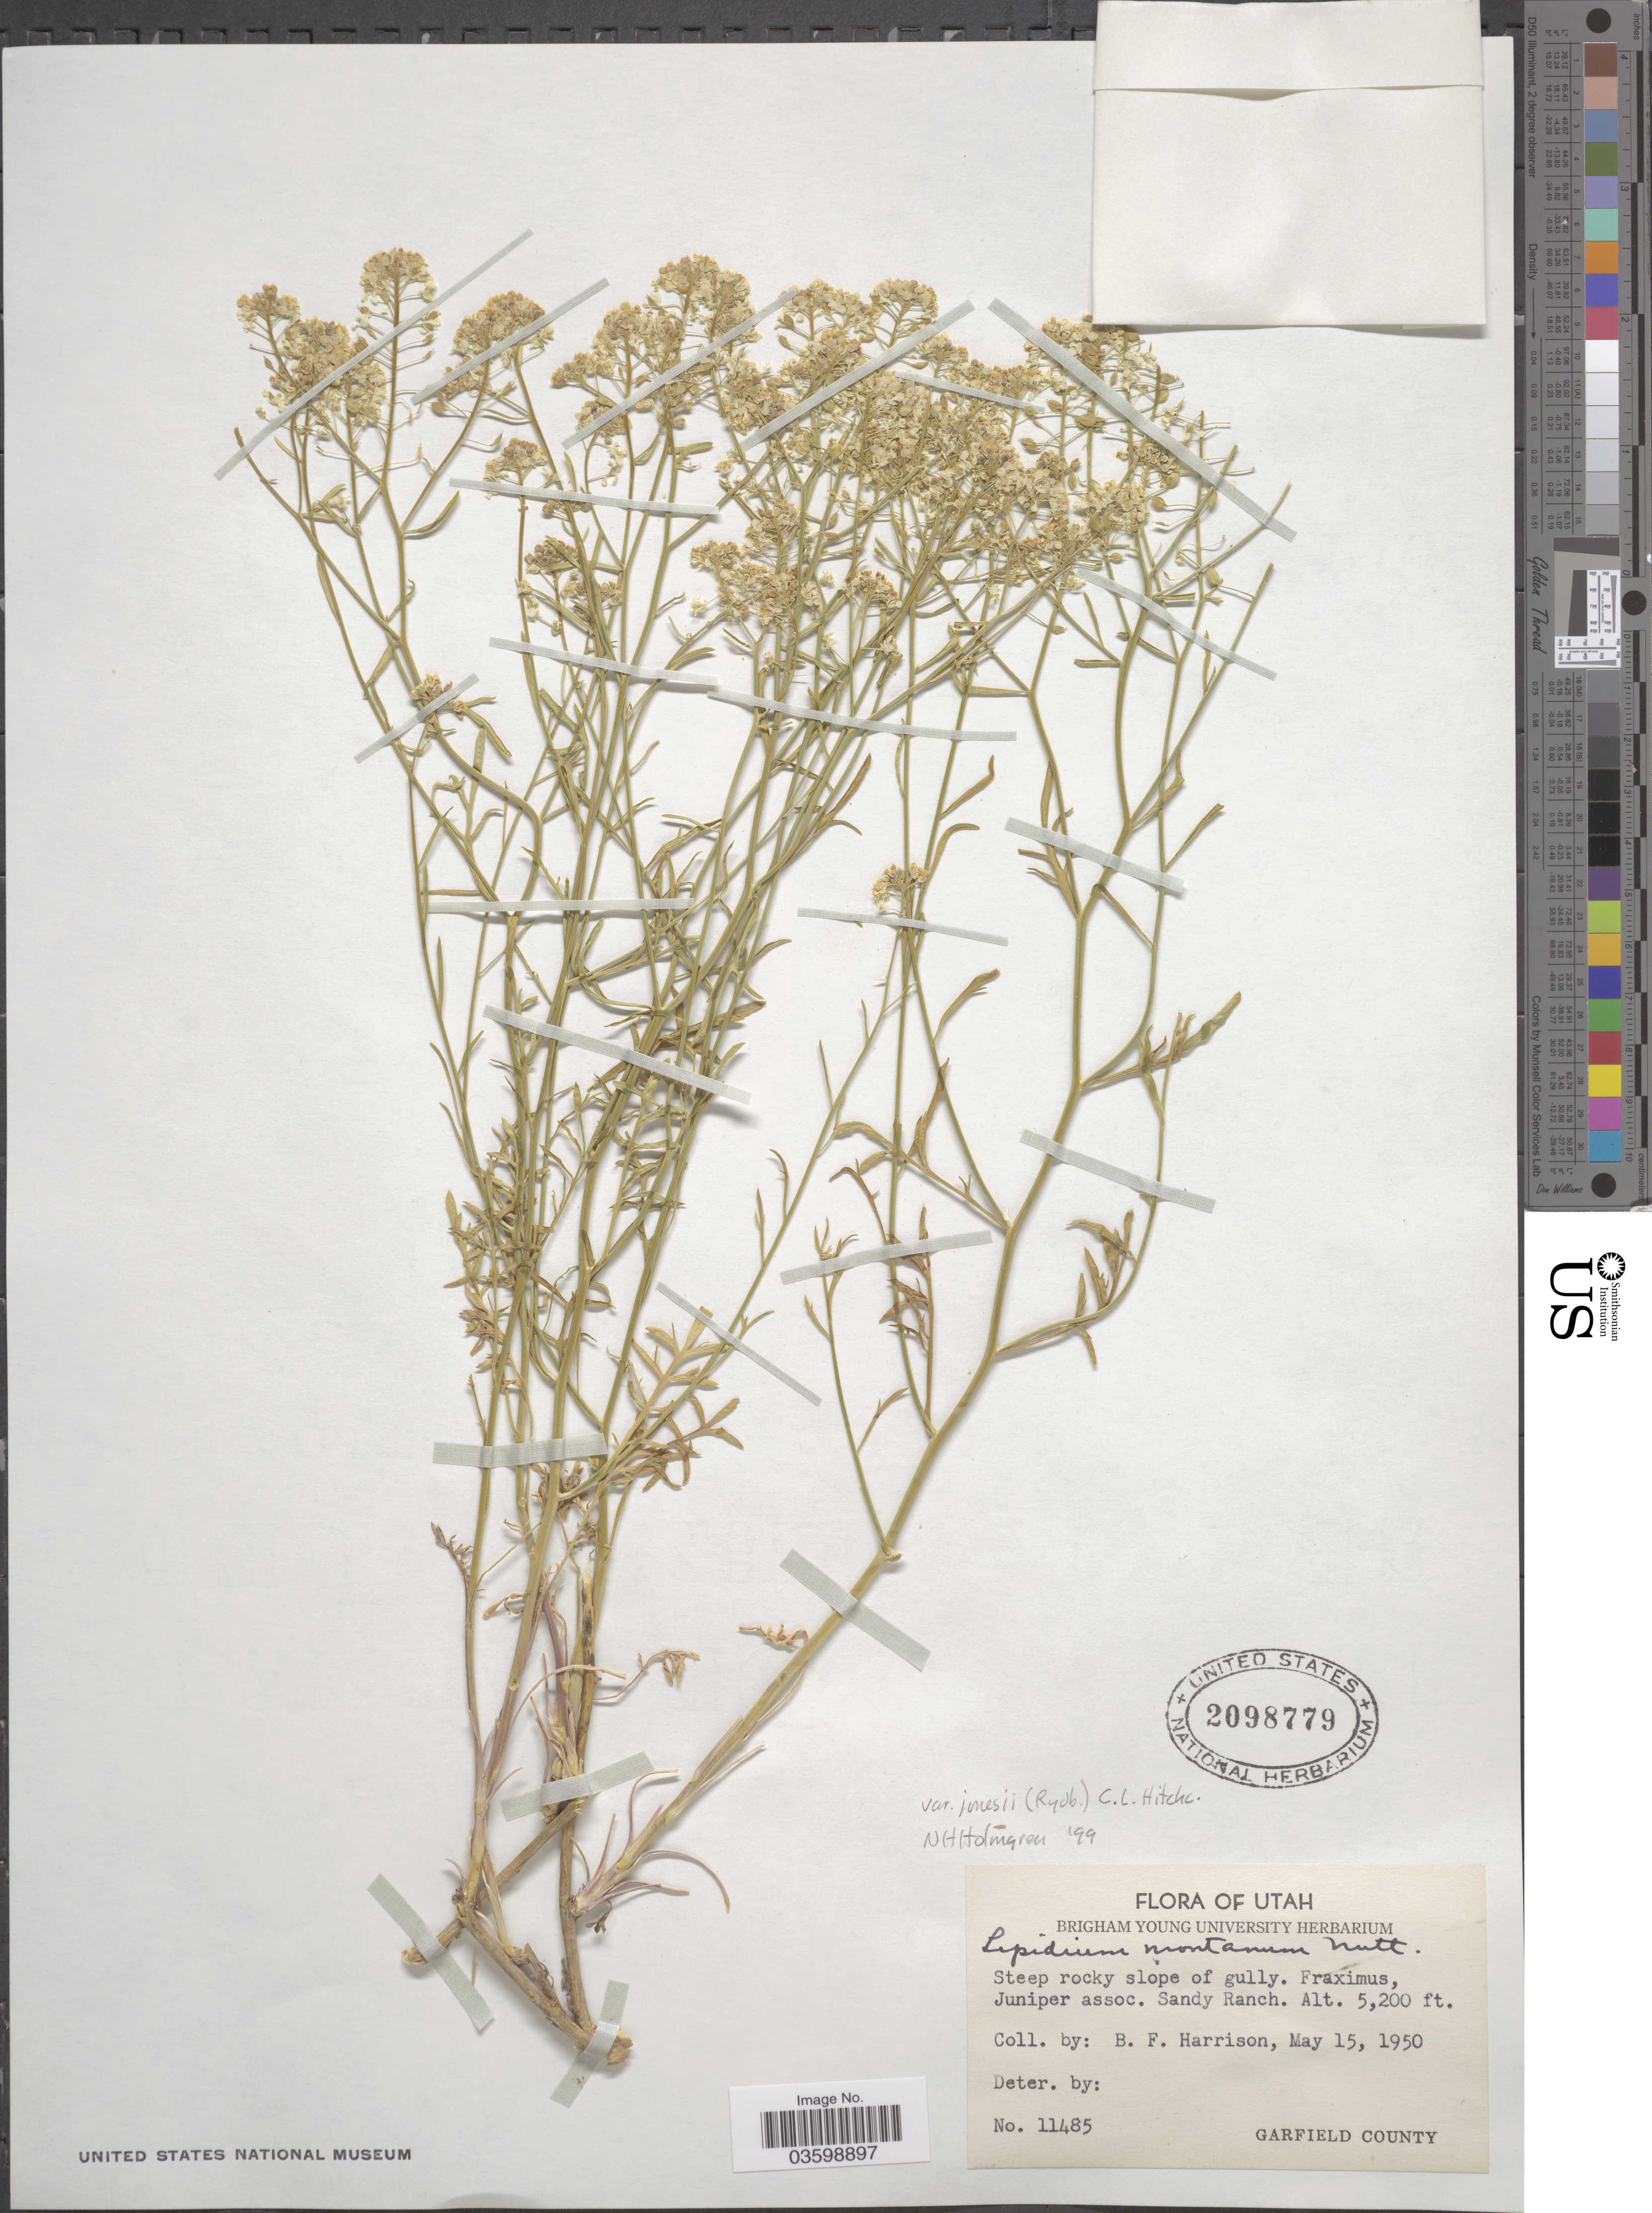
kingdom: Plantae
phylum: Tracheophyta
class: Magnoliopsida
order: Brassicales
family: Brassicaceae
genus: Lepidium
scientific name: Lepidium montanum var. jonesii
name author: (Rydb.) C.L. Hitchc.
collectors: B. F. Harrison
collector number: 11485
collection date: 1950-05-15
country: United States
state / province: Utah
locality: Steep rocky slope of gully. Sandy Ranch. Garfield County.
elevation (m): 1585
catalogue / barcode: US 2098779